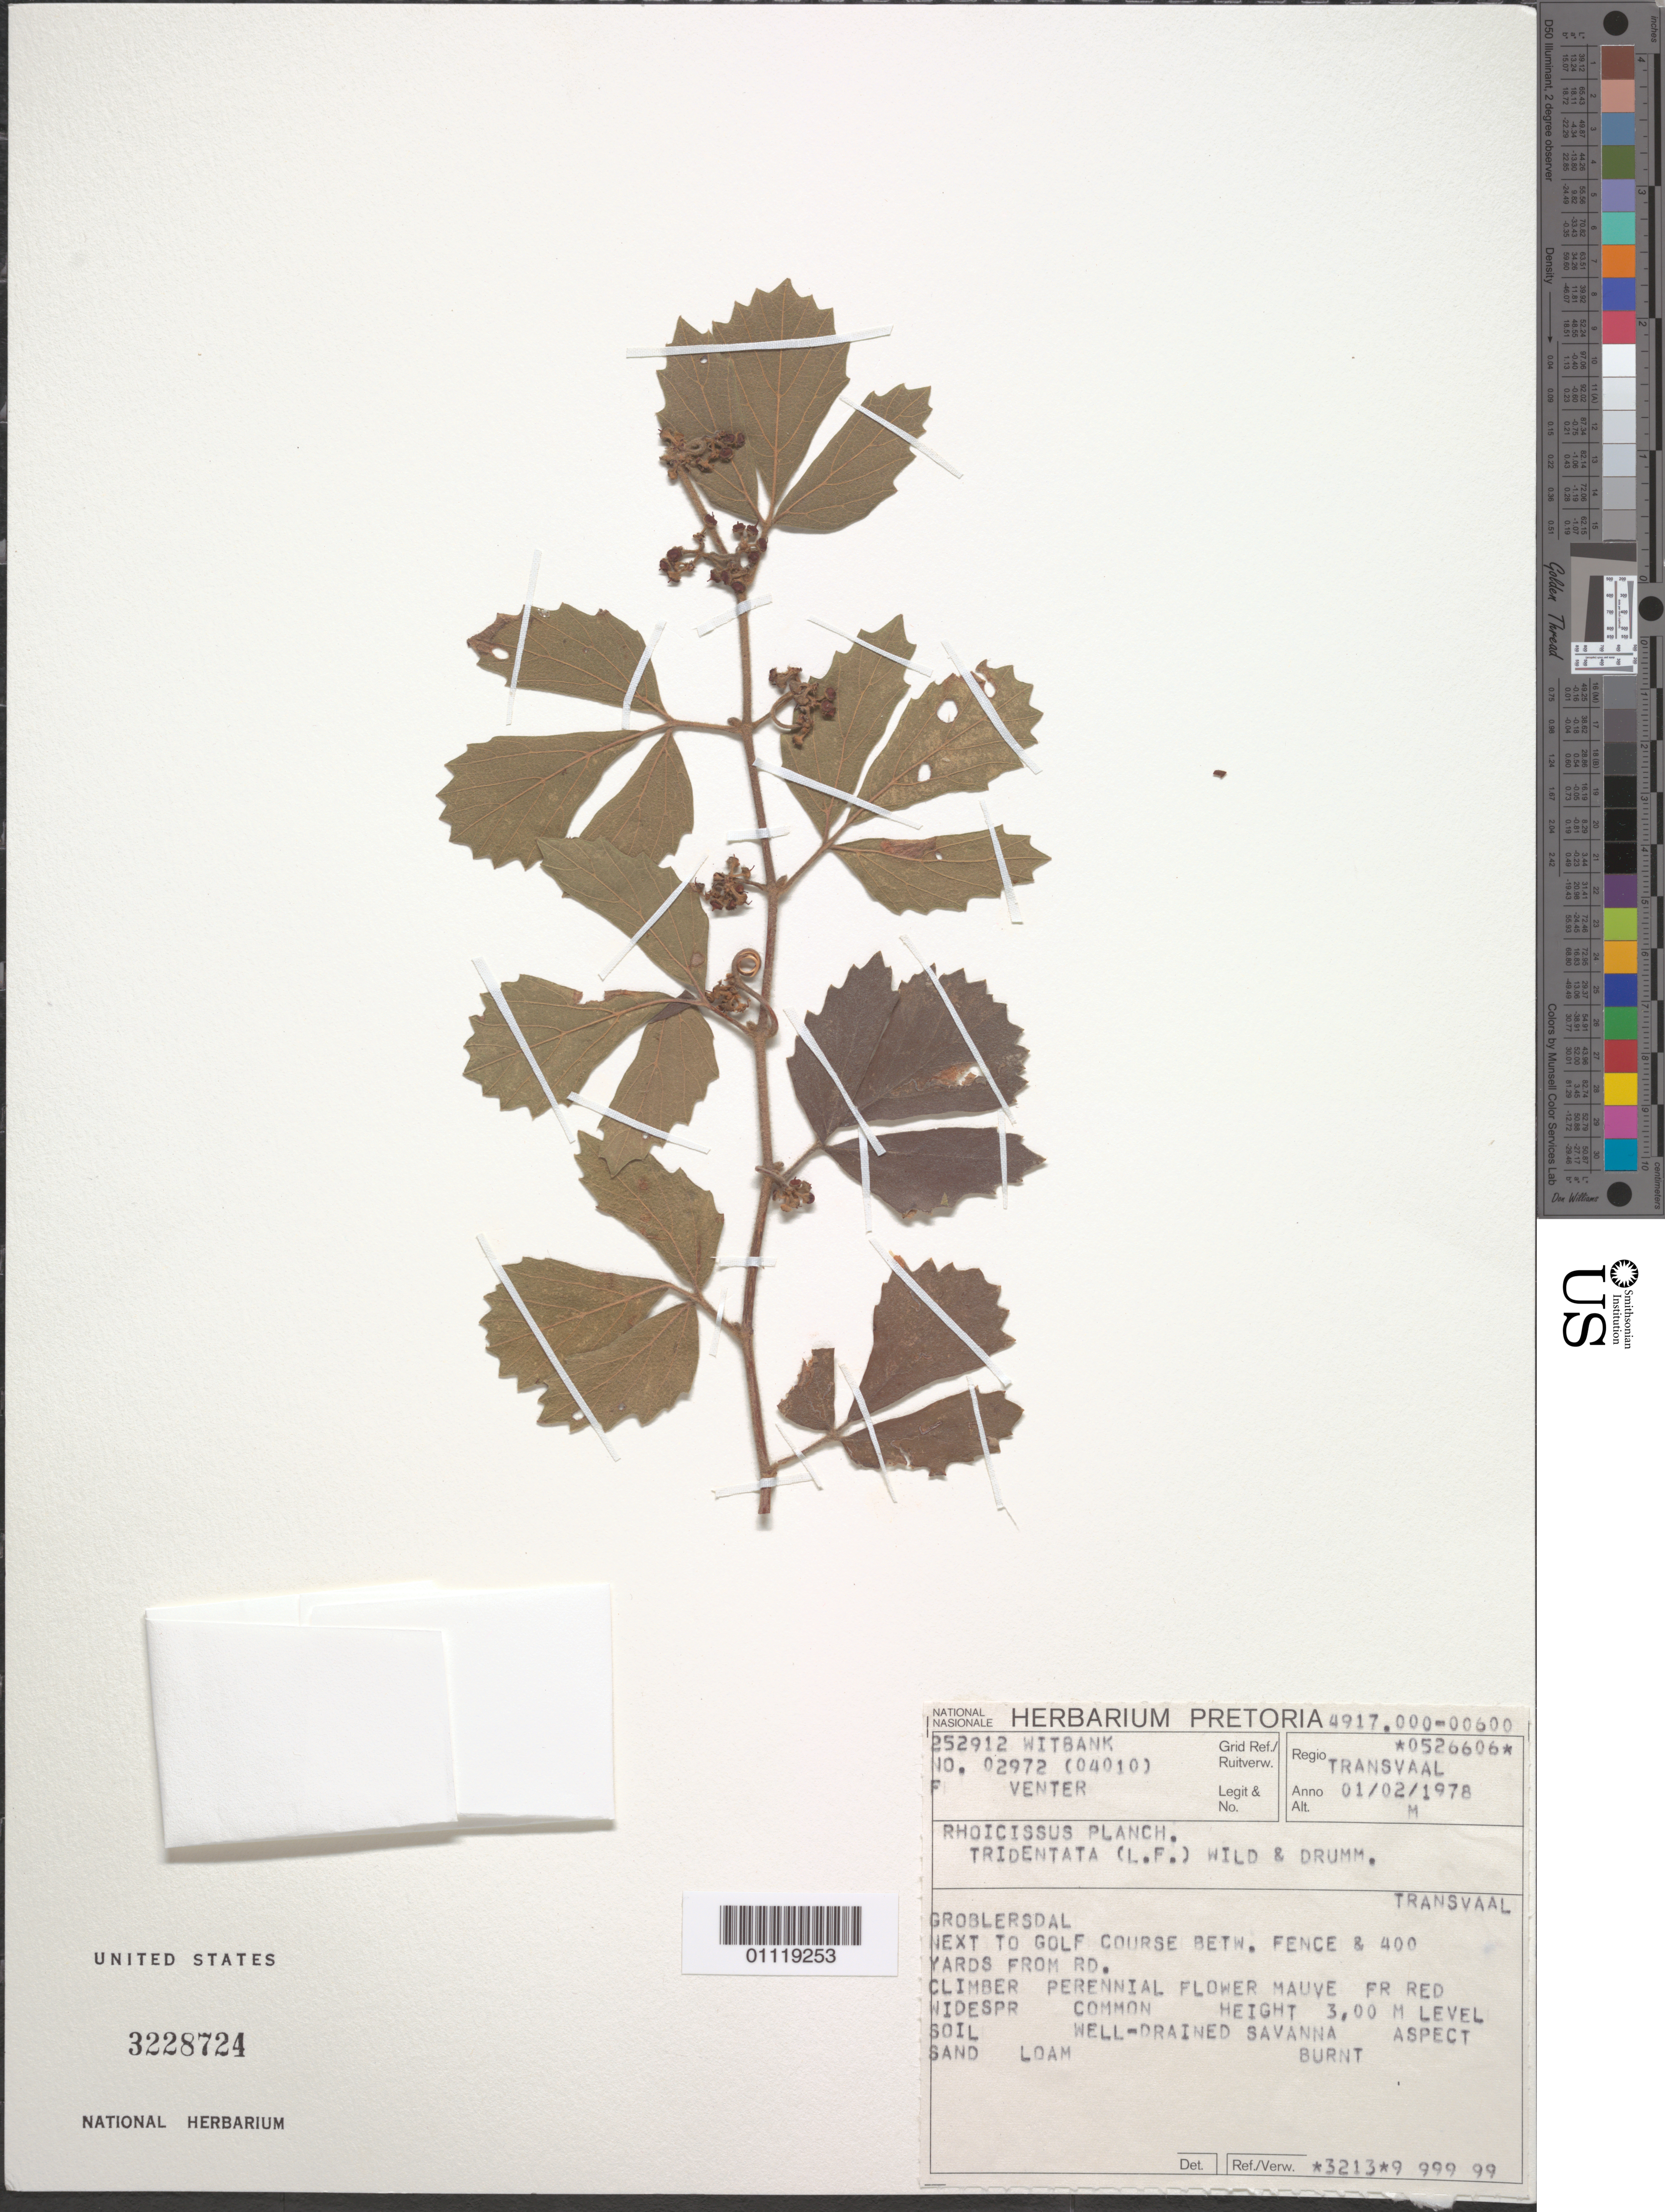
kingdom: Plantae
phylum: Tracheophyta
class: Magnoliopsida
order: Vitales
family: Vitaceae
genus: Rhoicissus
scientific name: Rhoicissus tridentata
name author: (L. f.) Wild & R.B. Drumm.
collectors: University of Pretoria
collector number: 02972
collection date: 1978-02-01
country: South Africa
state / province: Limpopo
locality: Groblersdal, next to Golf Course Betw. Fence & 400 yards from Rd. Transvaal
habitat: Soil, well-drained savanna aspect sand loam burnt, climber.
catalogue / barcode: US 3228724